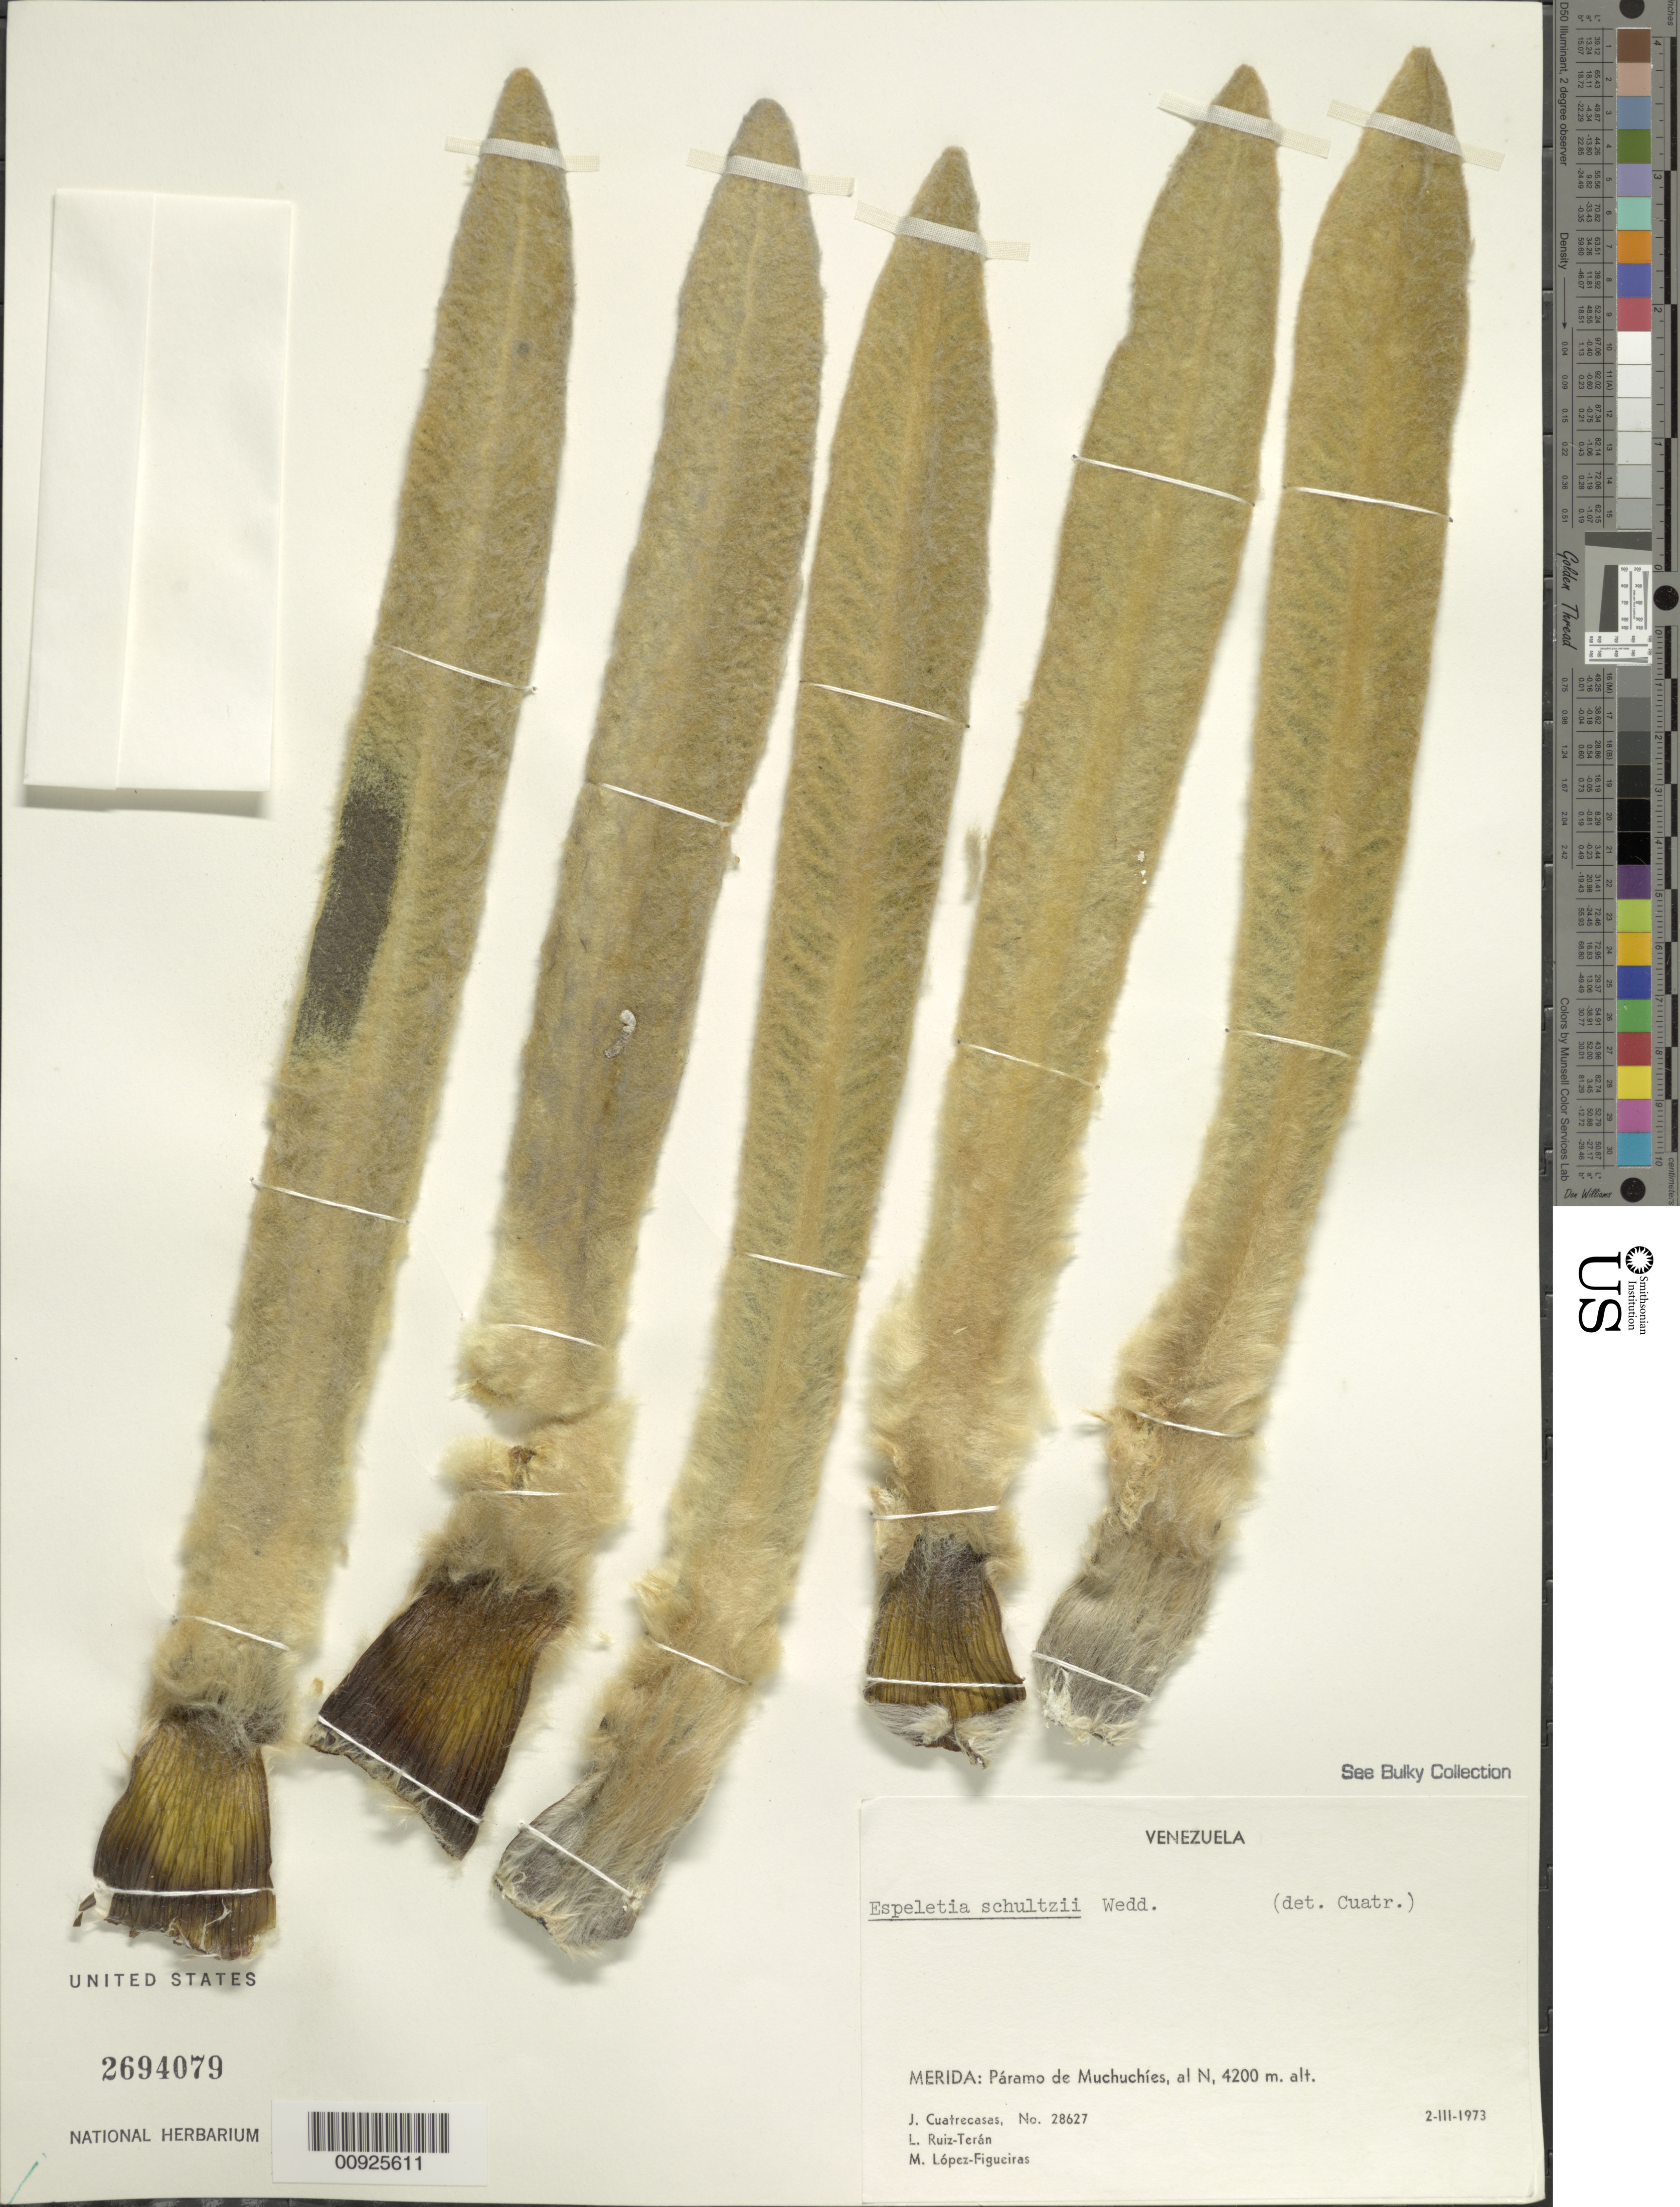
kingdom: Plantae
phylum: Tracheophyta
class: Magnoliopsida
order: Asterales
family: Asteraceae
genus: Espeletia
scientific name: Espeletia schultzii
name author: Wedd.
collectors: J. Cuatrecasas, L. E. Ruíz-Terán & M. López Figueiras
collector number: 28627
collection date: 1973-03-02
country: Venezuela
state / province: Mérida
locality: P. de Mucuchíes. Páramo de Mucuchíes, al N.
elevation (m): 4200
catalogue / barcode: US 2694079